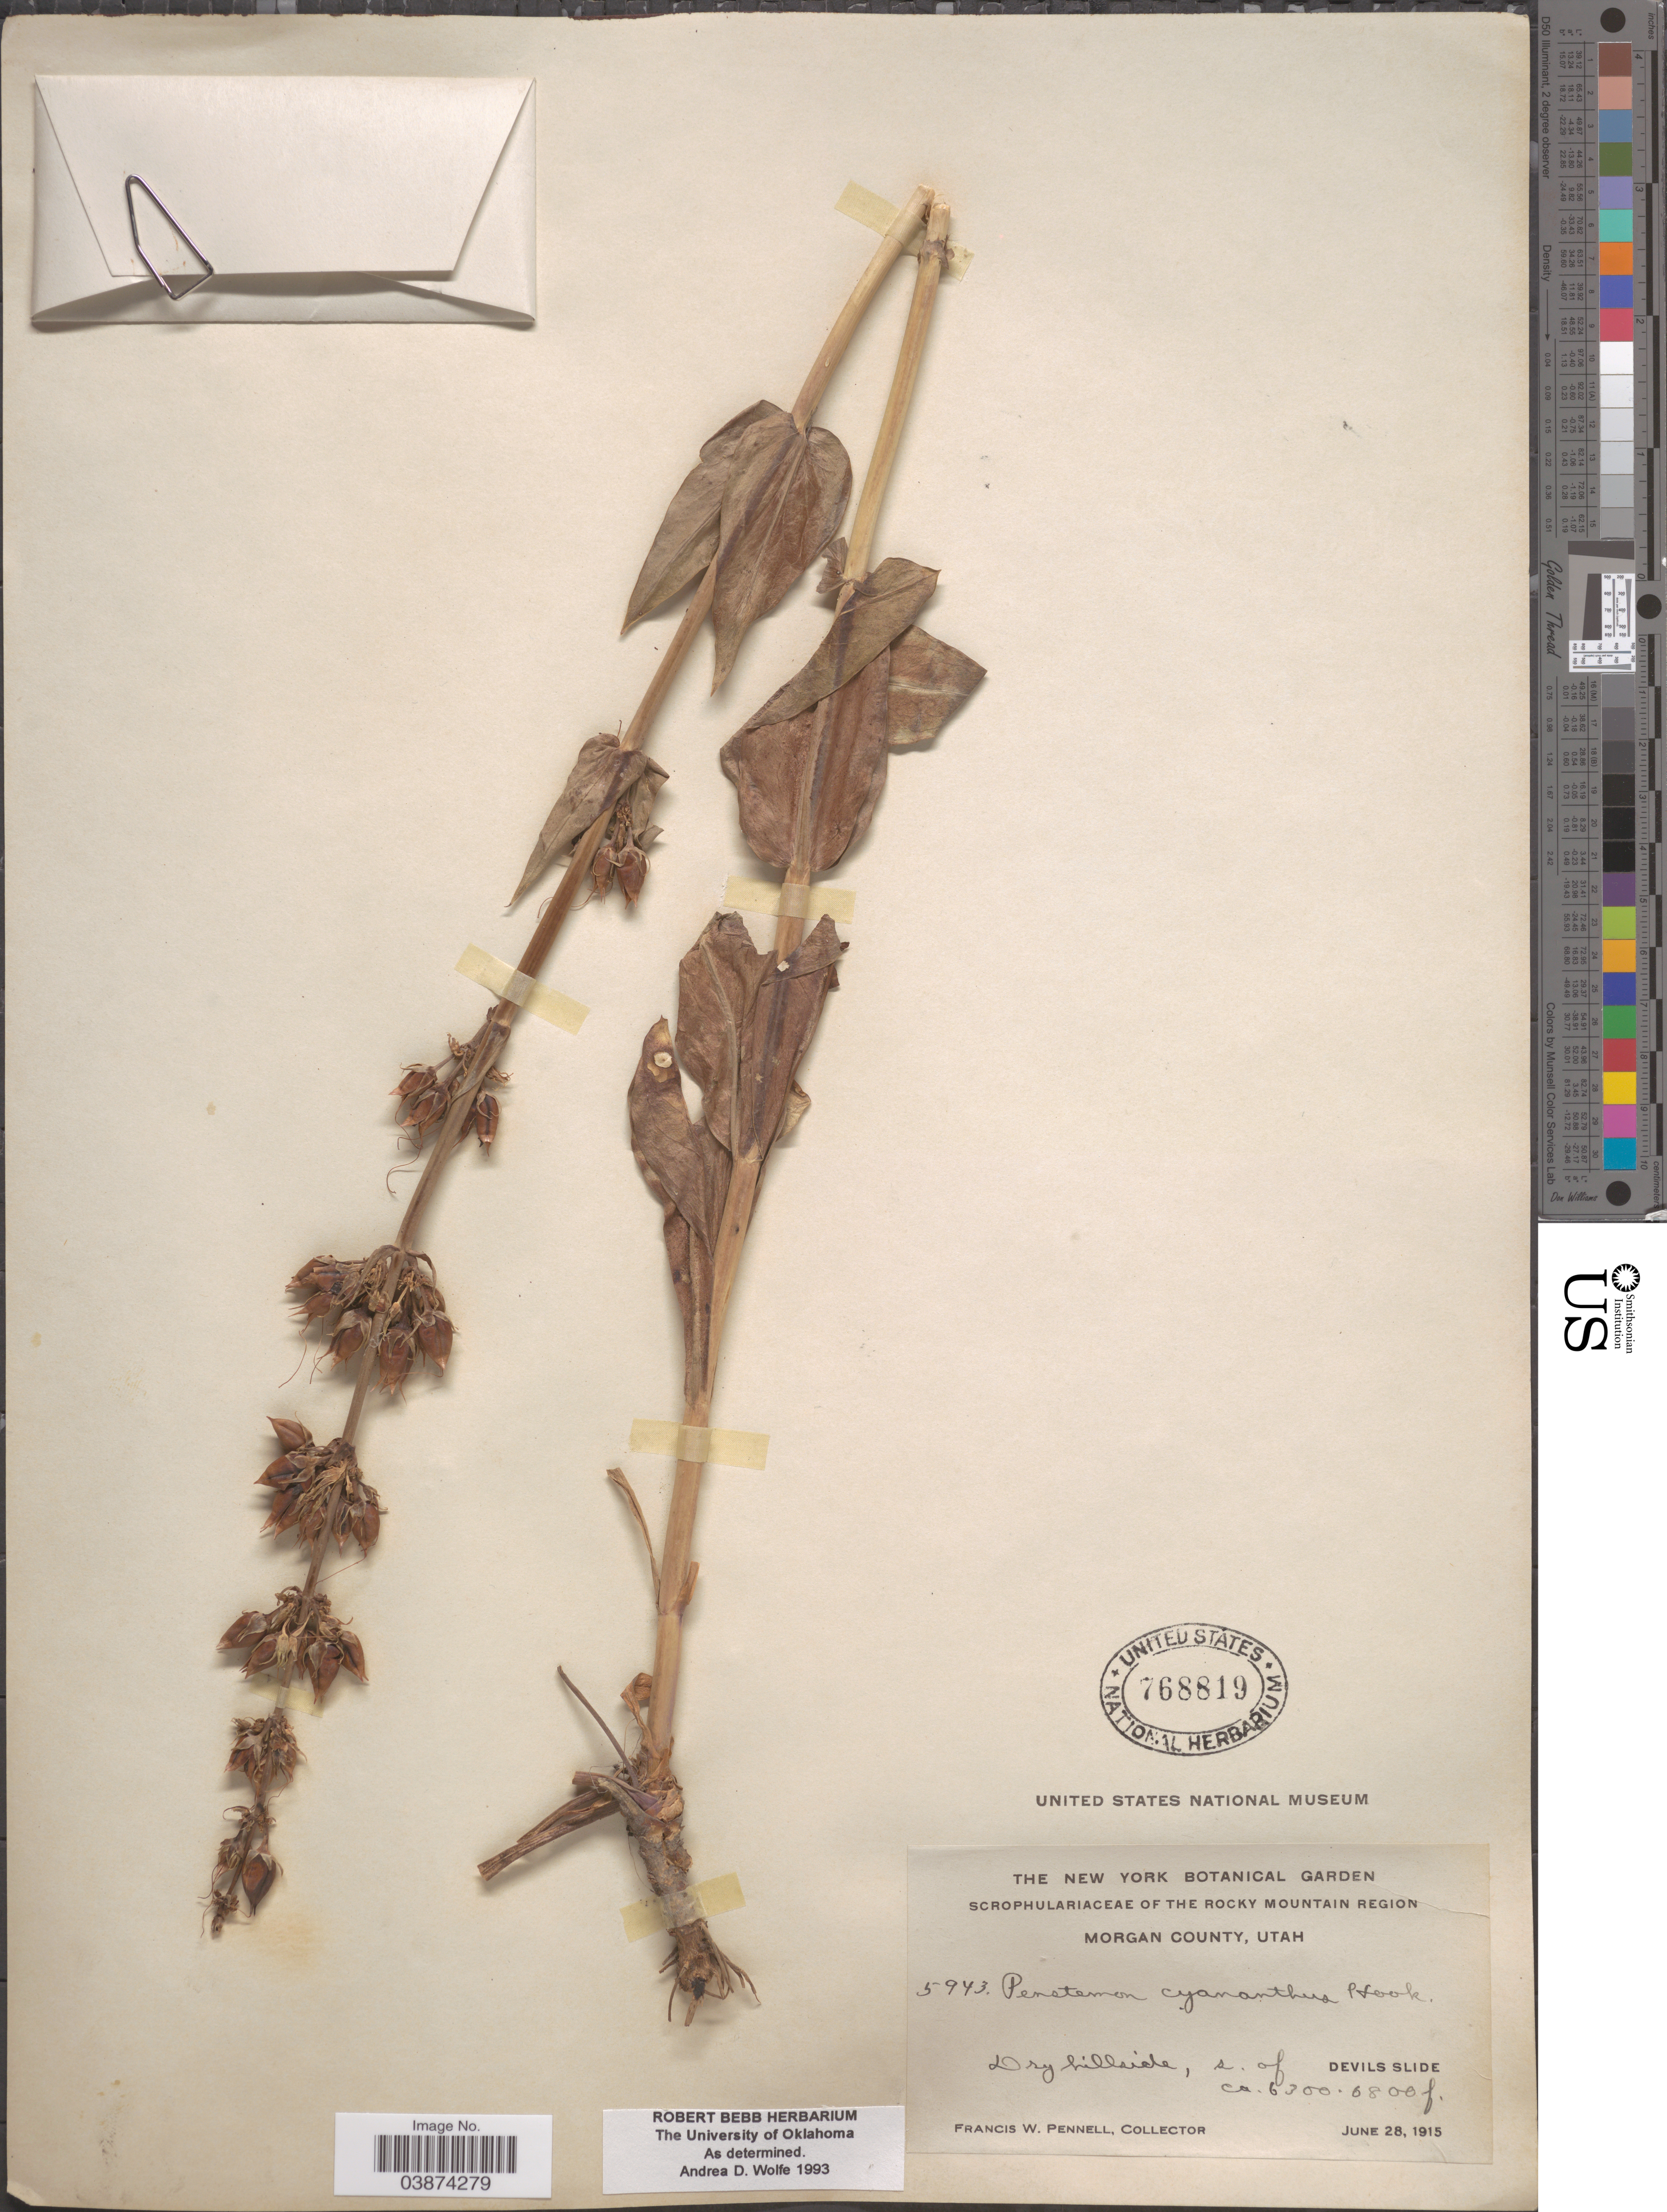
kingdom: Plantae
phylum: Tracheophyta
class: Magnoliopsida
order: Lamiales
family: Plantaginaceae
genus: Penstemon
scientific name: Penstemon cyananthus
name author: Hook.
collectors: F. W. Pennell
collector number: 5943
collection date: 1915-06-28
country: United States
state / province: Utah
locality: The Rocky Mountain Region. Morgan County. Dry hillside, s. of Devils Slide.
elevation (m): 1920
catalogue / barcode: US 768819